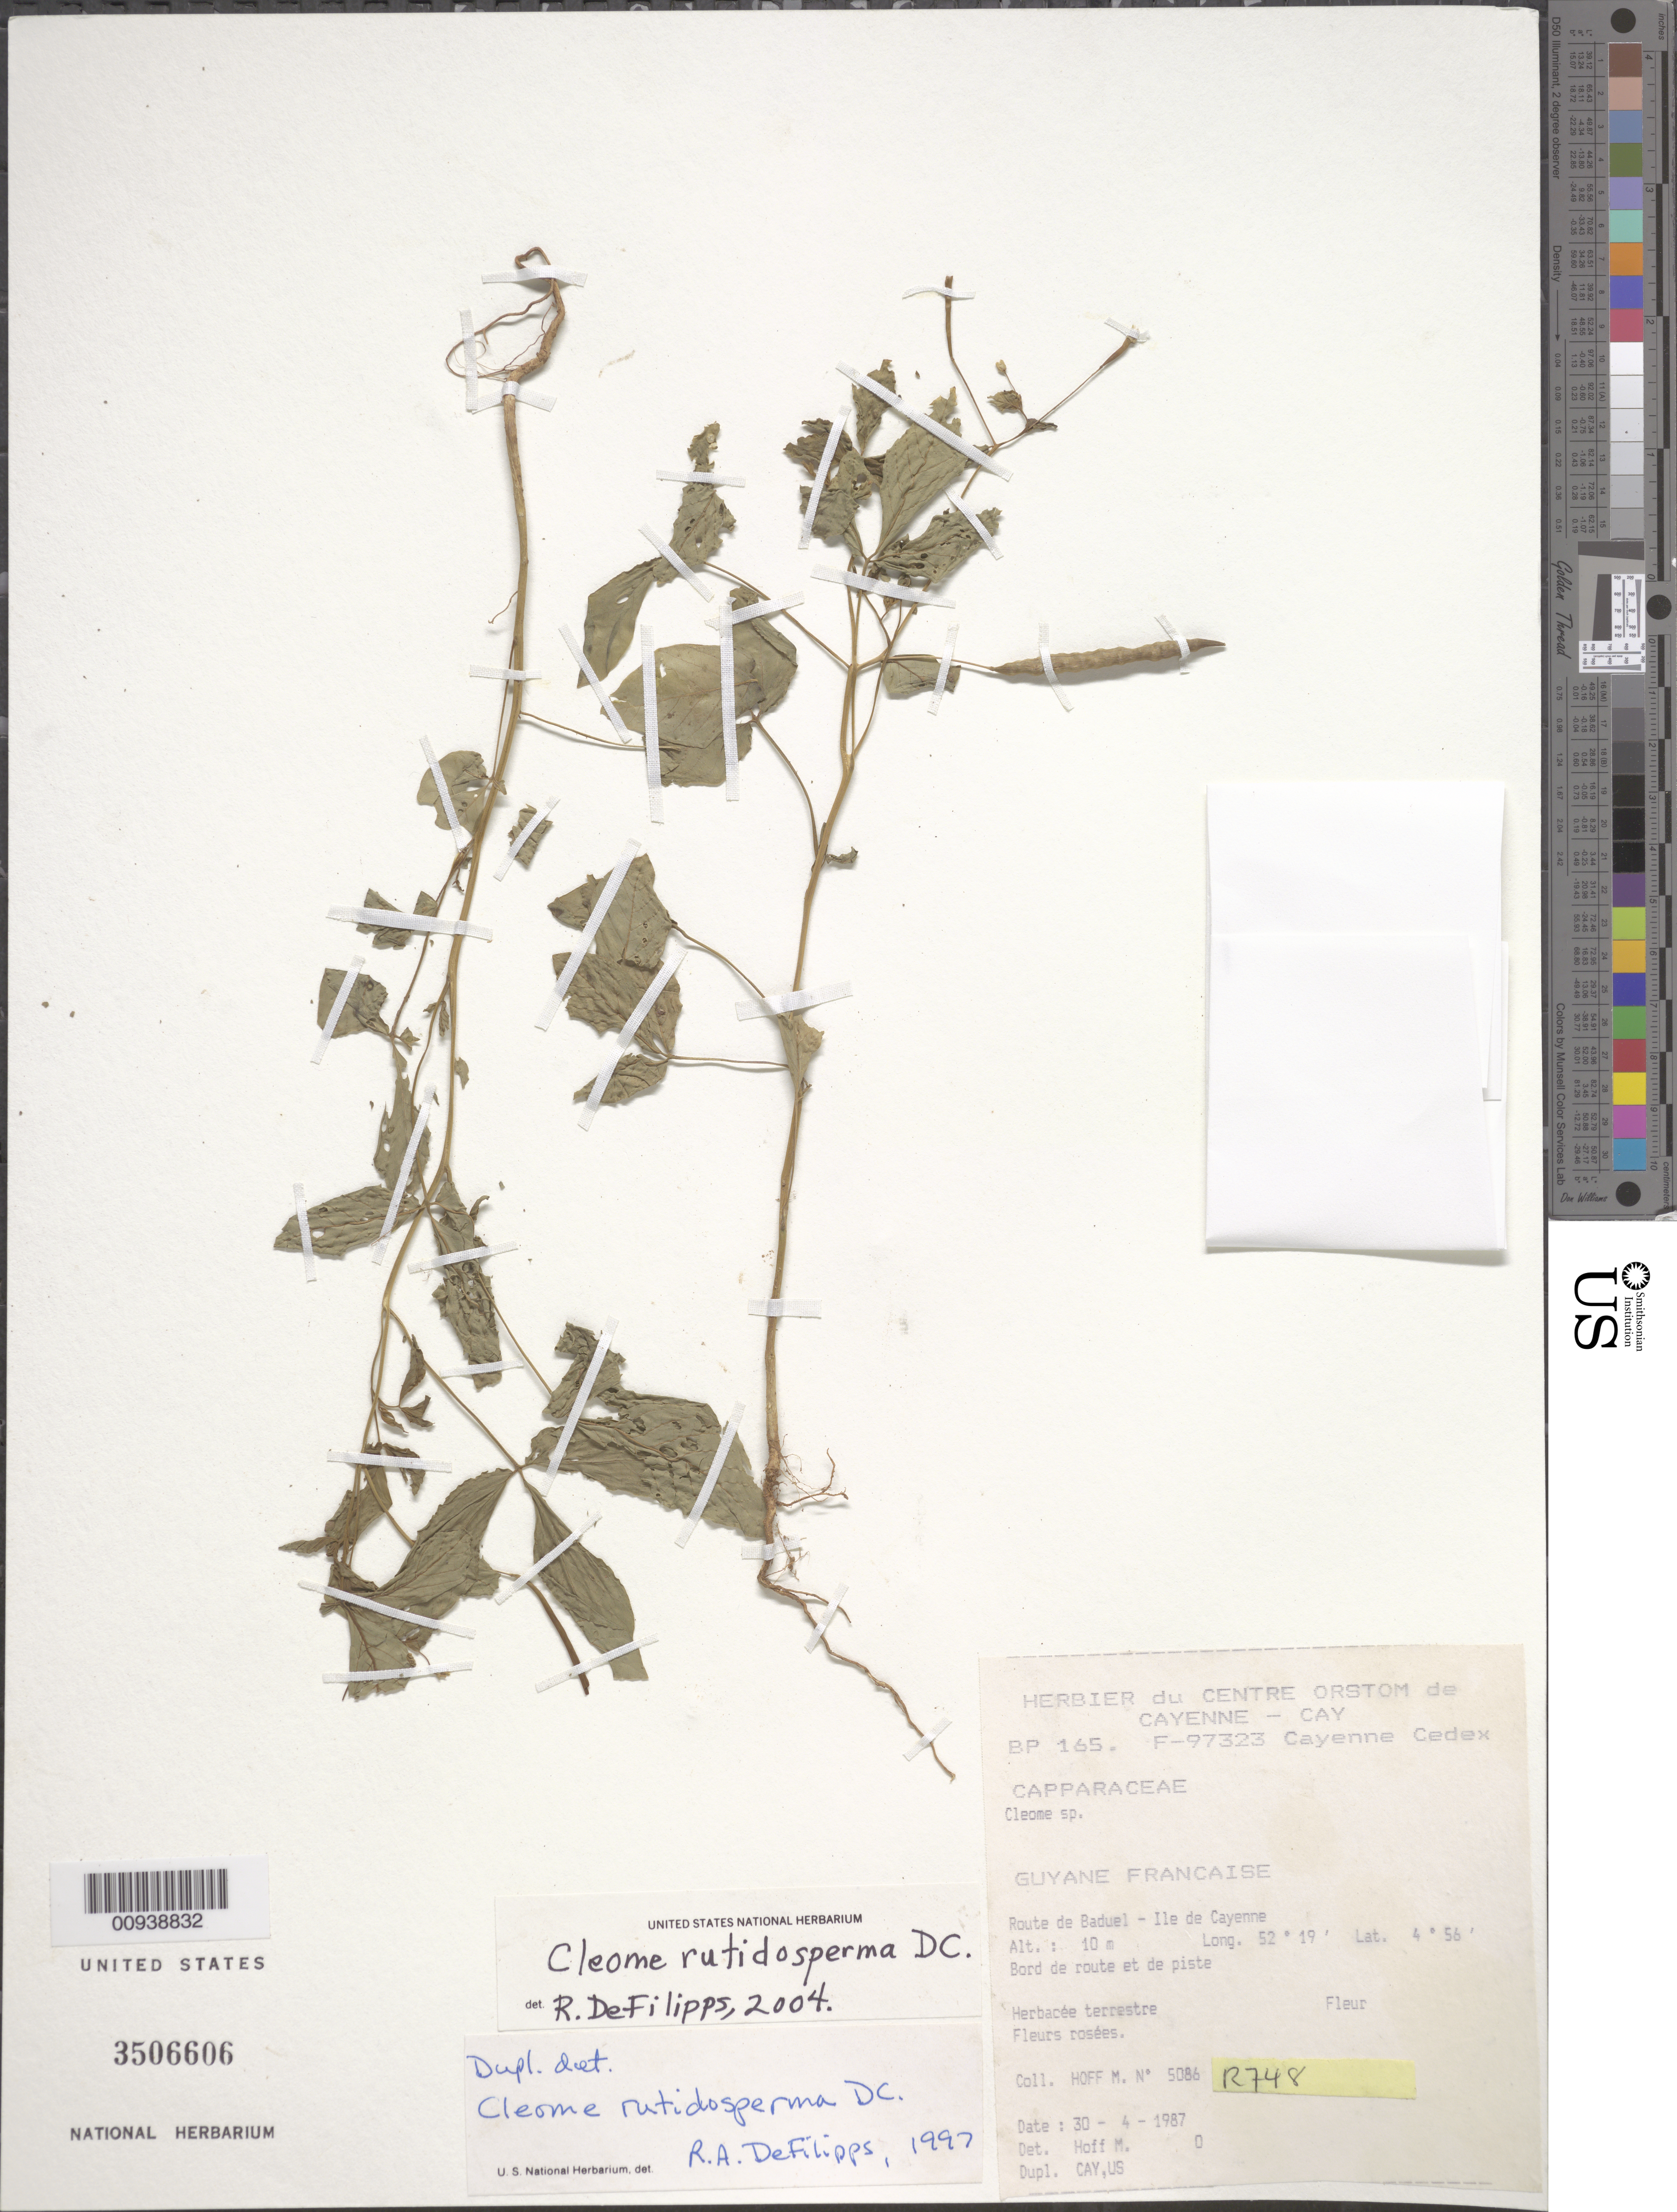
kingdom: Plantae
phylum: Tracheophyta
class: Magnoliopsida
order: Brassicales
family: Cleomaceae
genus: Sieruela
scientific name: Sieruela rutidosperma var. rutidosperma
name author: (DC.) Roalson & J.C. Hall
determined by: Strong, Mark T., (BOT), Smithsonian Institution - National Museum of Natural History (UNITED STATES)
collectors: M. Hoff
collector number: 5086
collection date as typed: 30-Apr-87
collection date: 1987-04-30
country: French Guiana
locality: Route de Baduel, Ile de Cayenne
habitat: Road and trailside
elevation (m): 10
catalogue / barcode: US 3506606